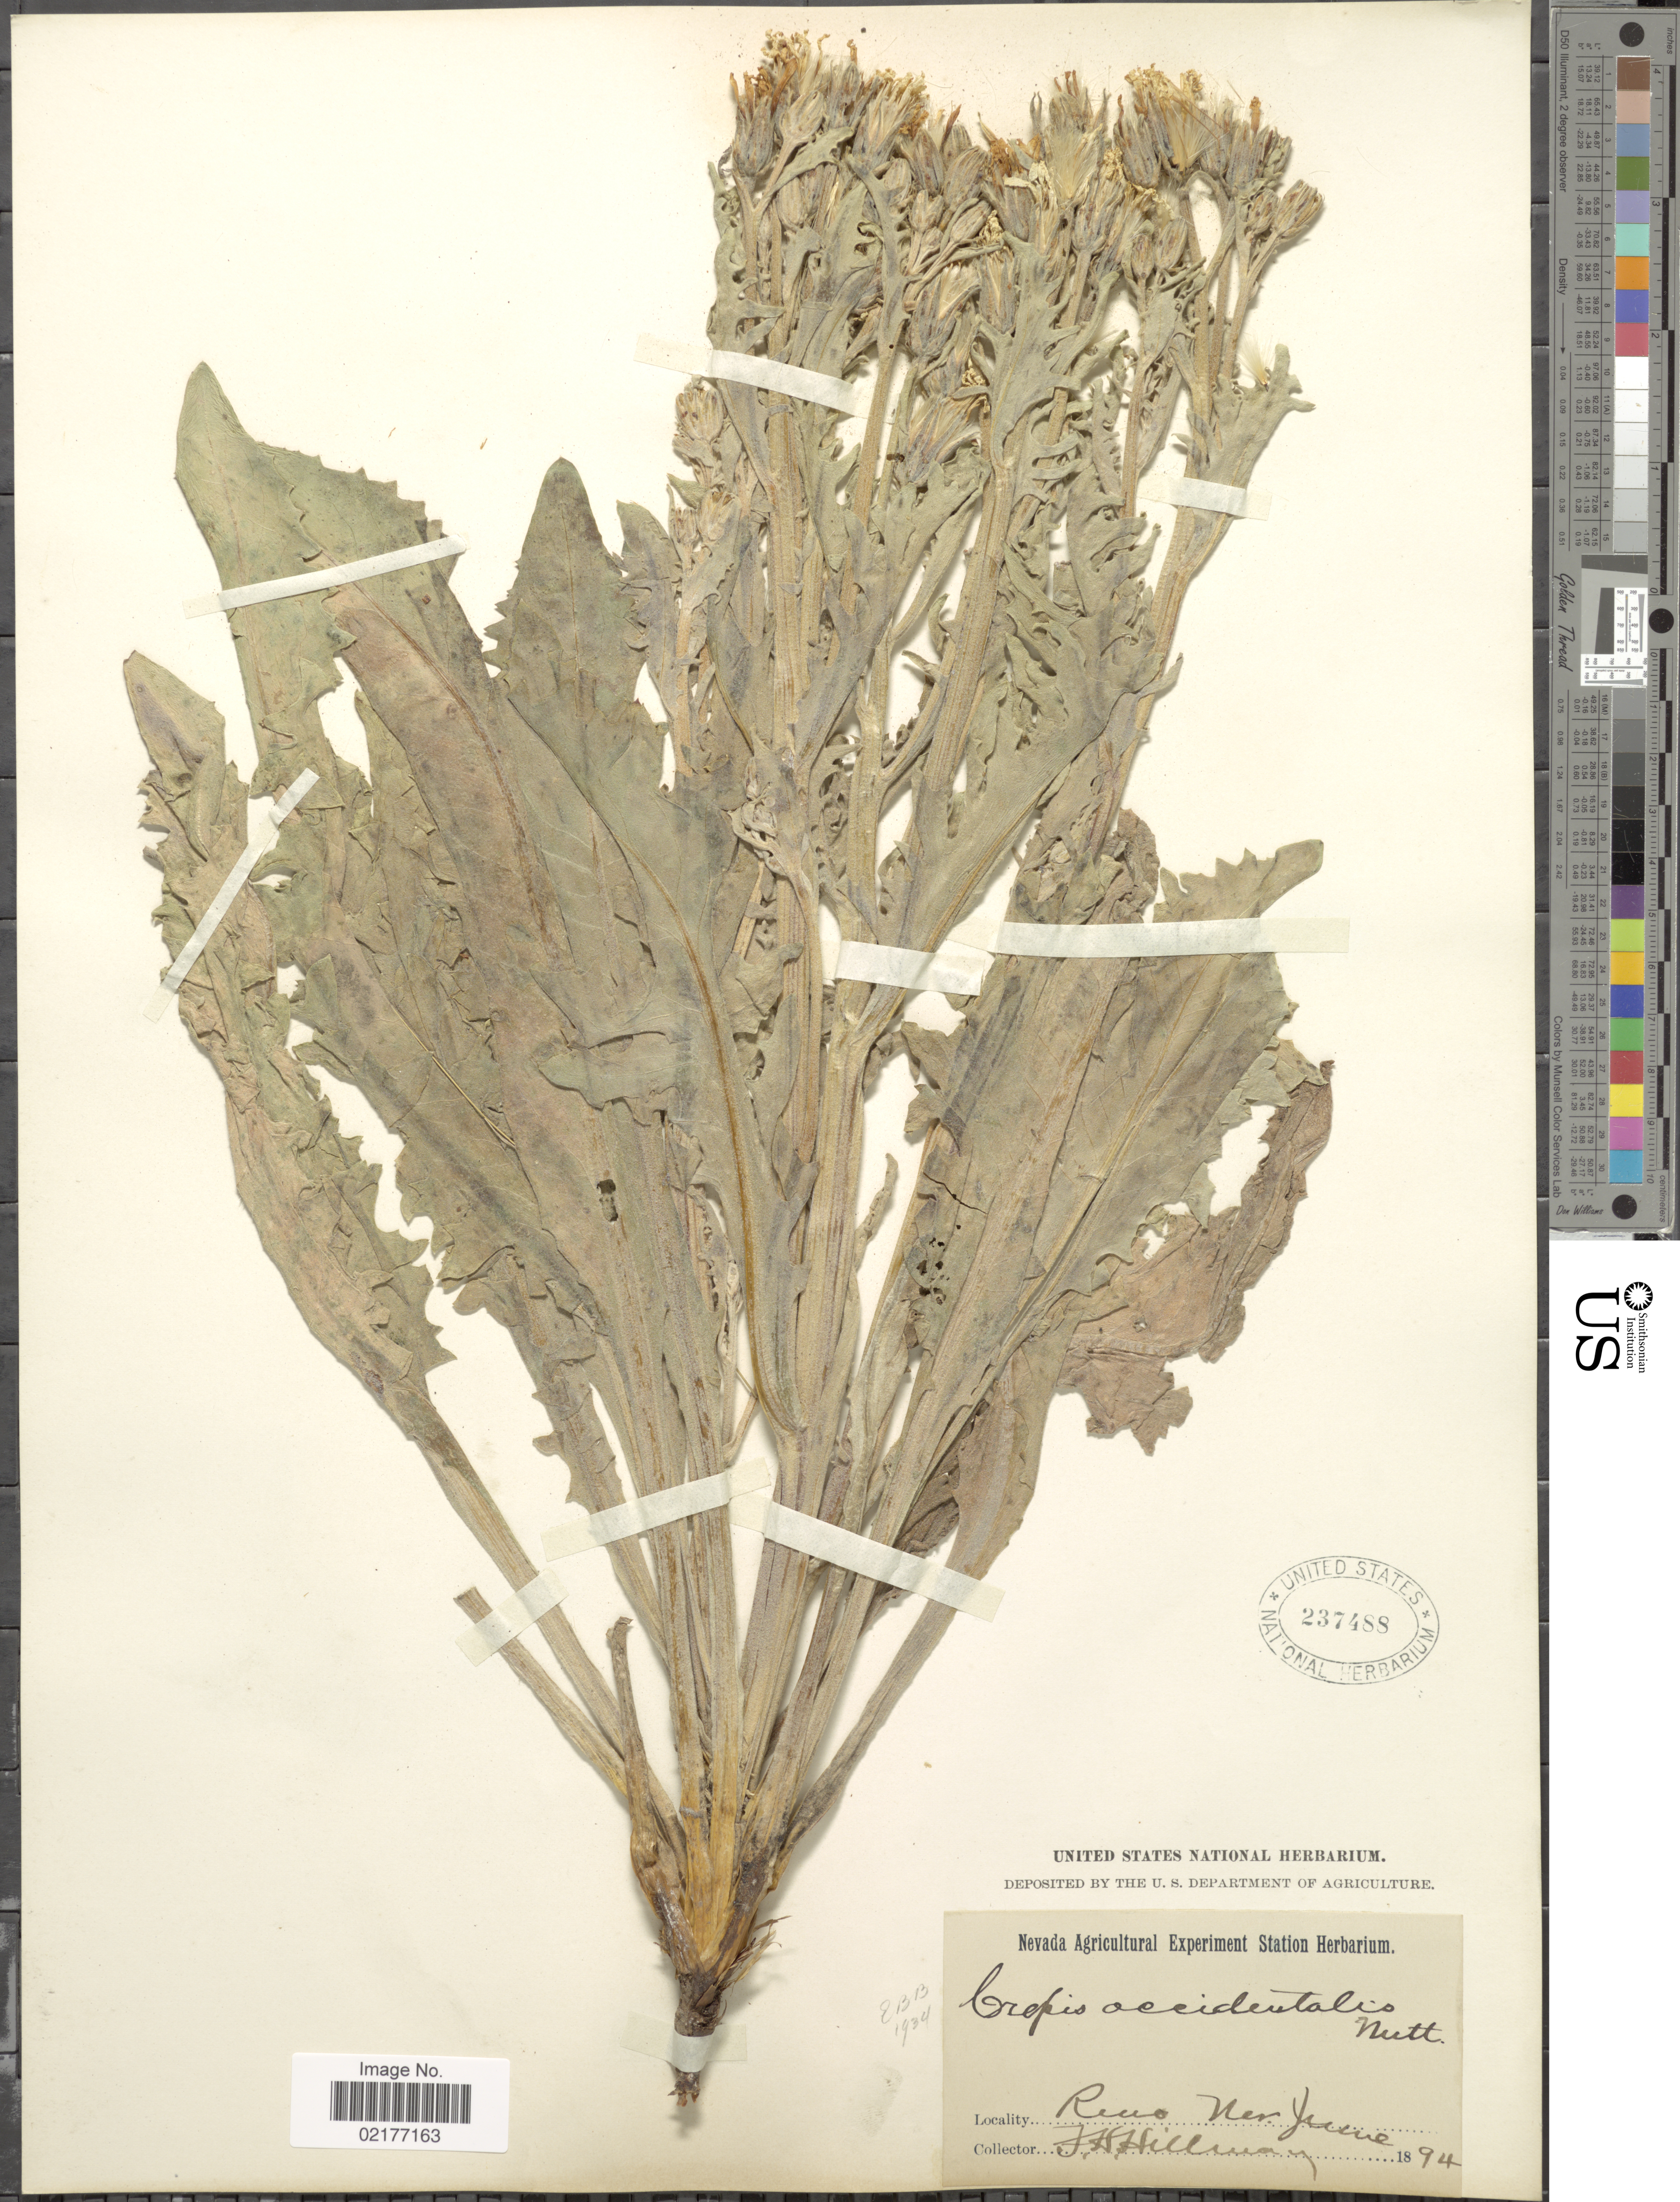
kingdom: Plantae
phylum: Tracheophyta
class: Magnoliopsida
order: Asterales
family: Asteraceae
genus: Crepis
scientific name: Crepis occidentalis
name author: Nutt.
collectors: F. Hillman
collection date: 1894-06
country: United States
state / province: Nevada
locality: Reno Nev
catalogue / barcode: US 237488